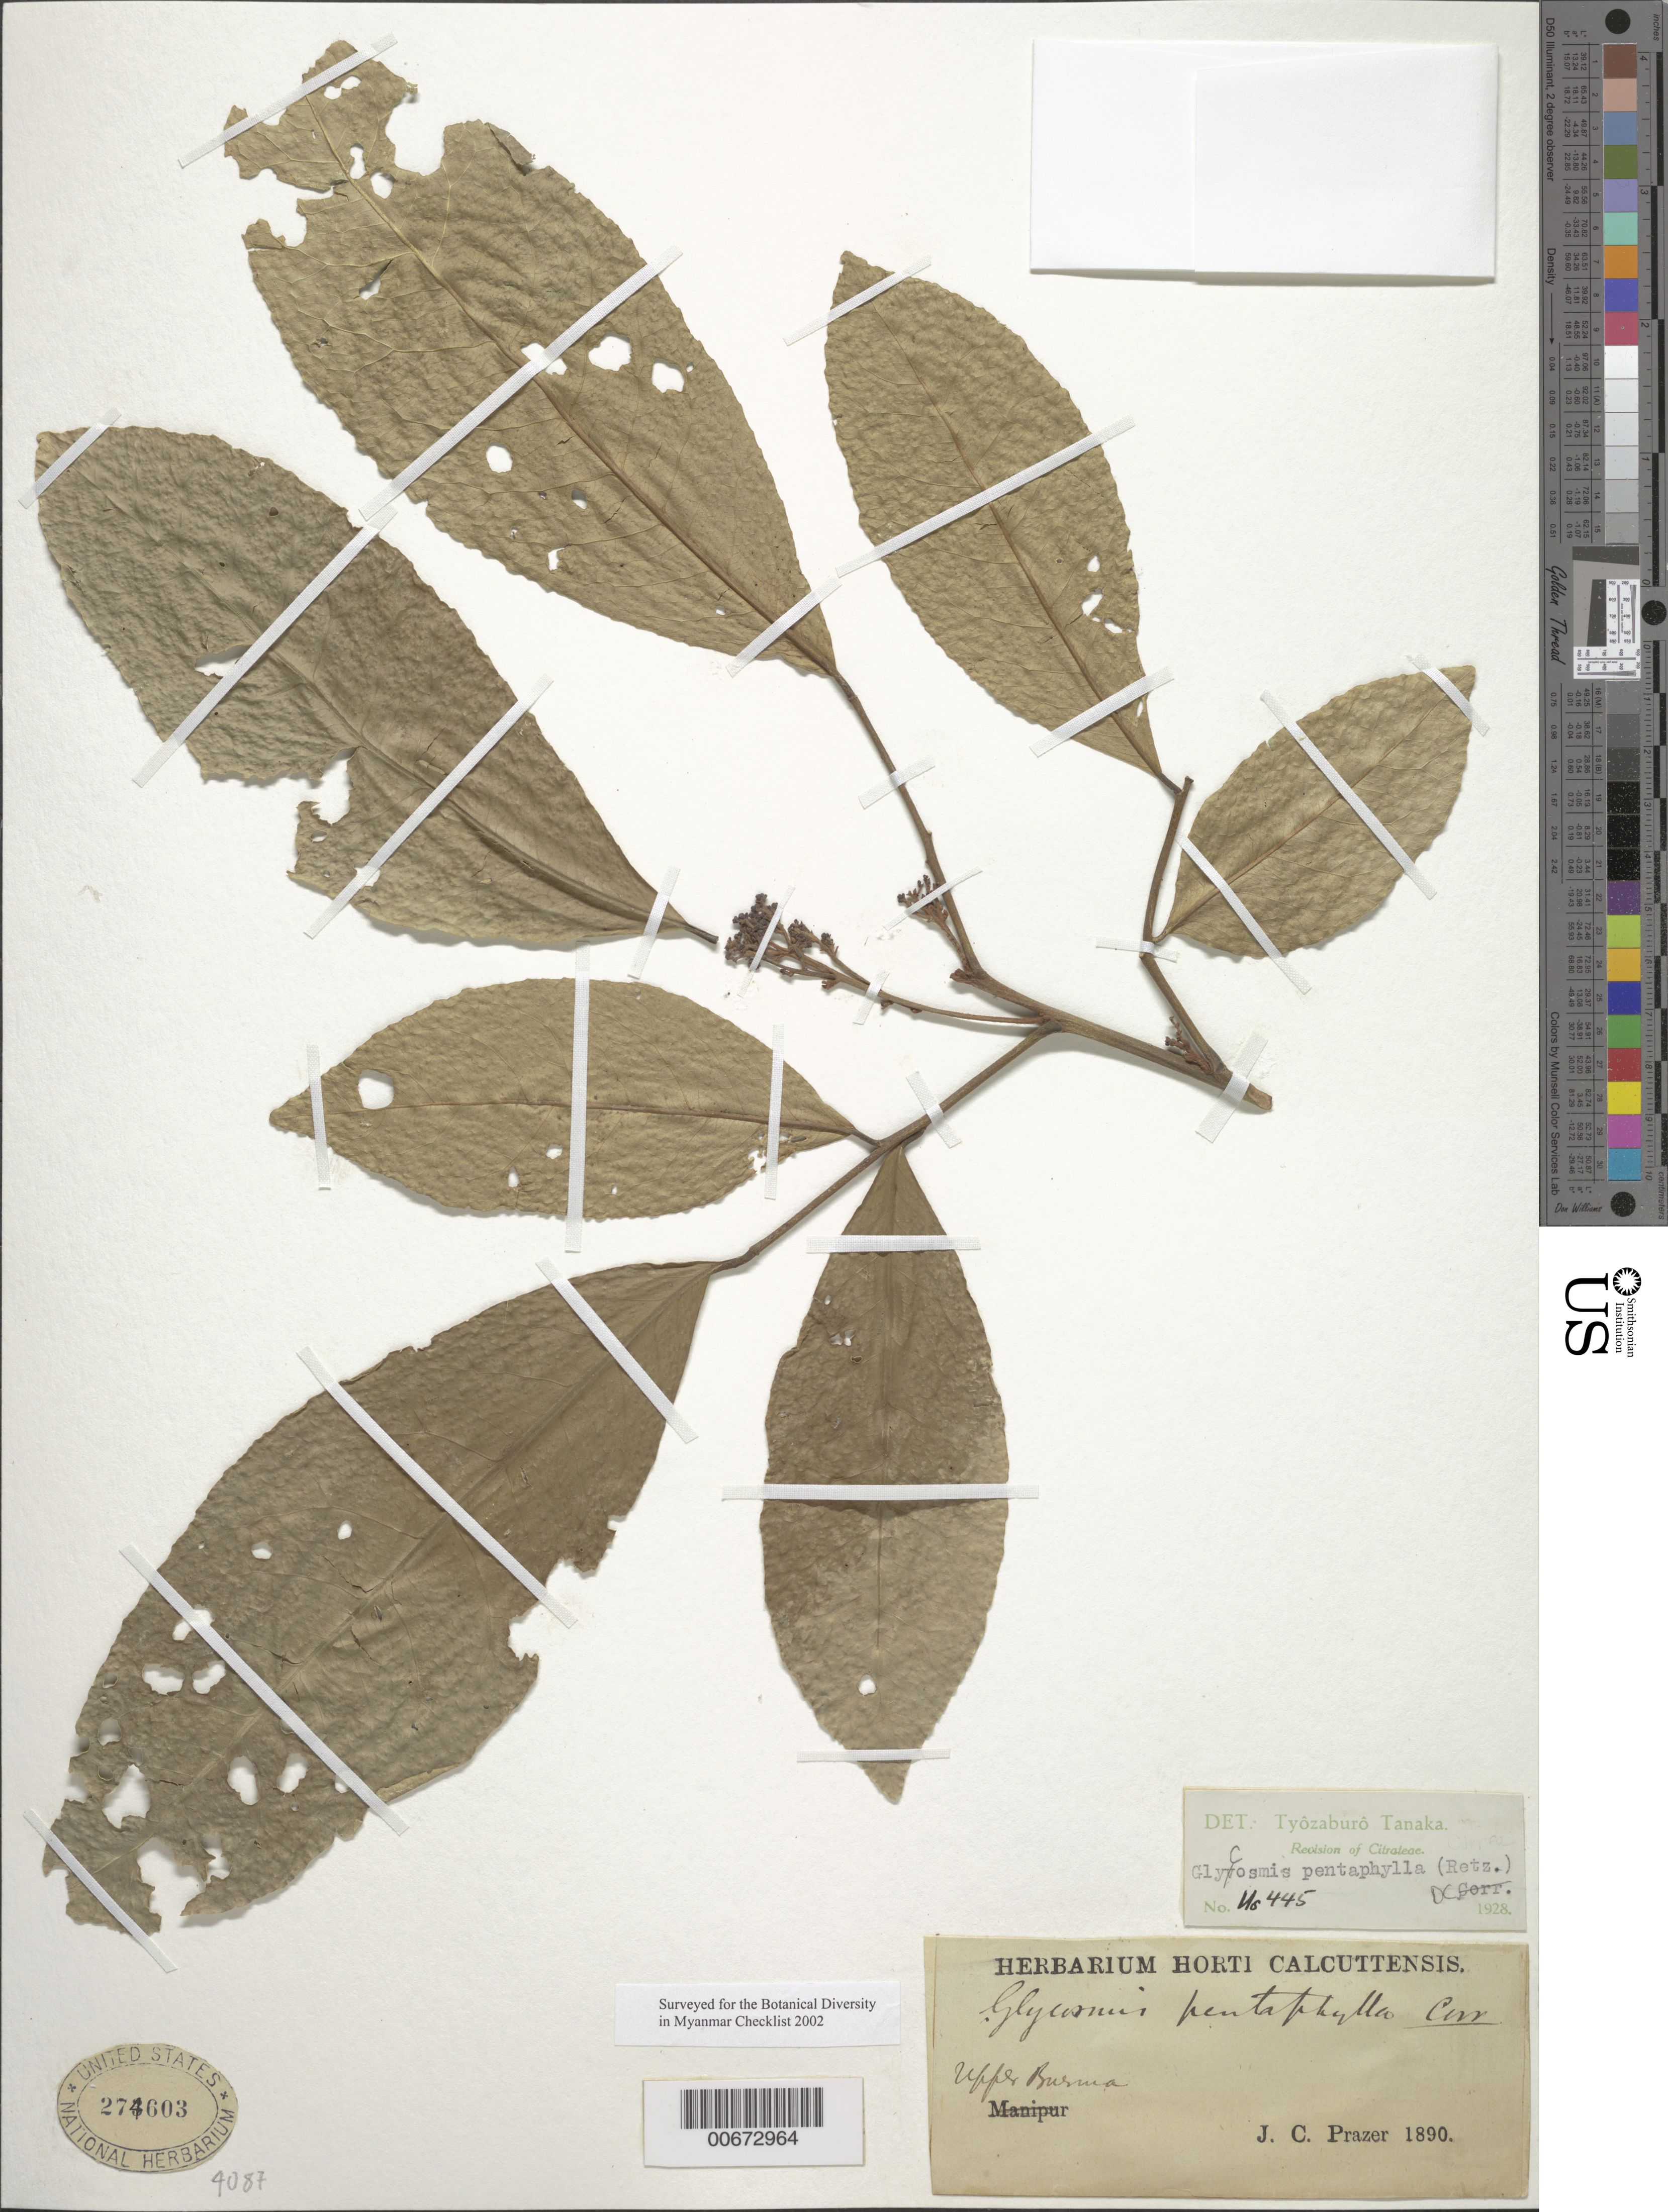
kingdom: Plantae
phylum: Tracheophyta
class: Magnoliopsida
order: Sapindales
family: Rutaceae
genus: Glycosmis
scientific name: Glycosmis pentaphylla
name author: (Retz.) DC.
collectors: J. Prazer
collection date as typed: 1890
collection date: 1890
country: Myanmar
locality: Upper Burma.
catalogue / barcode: US 274603